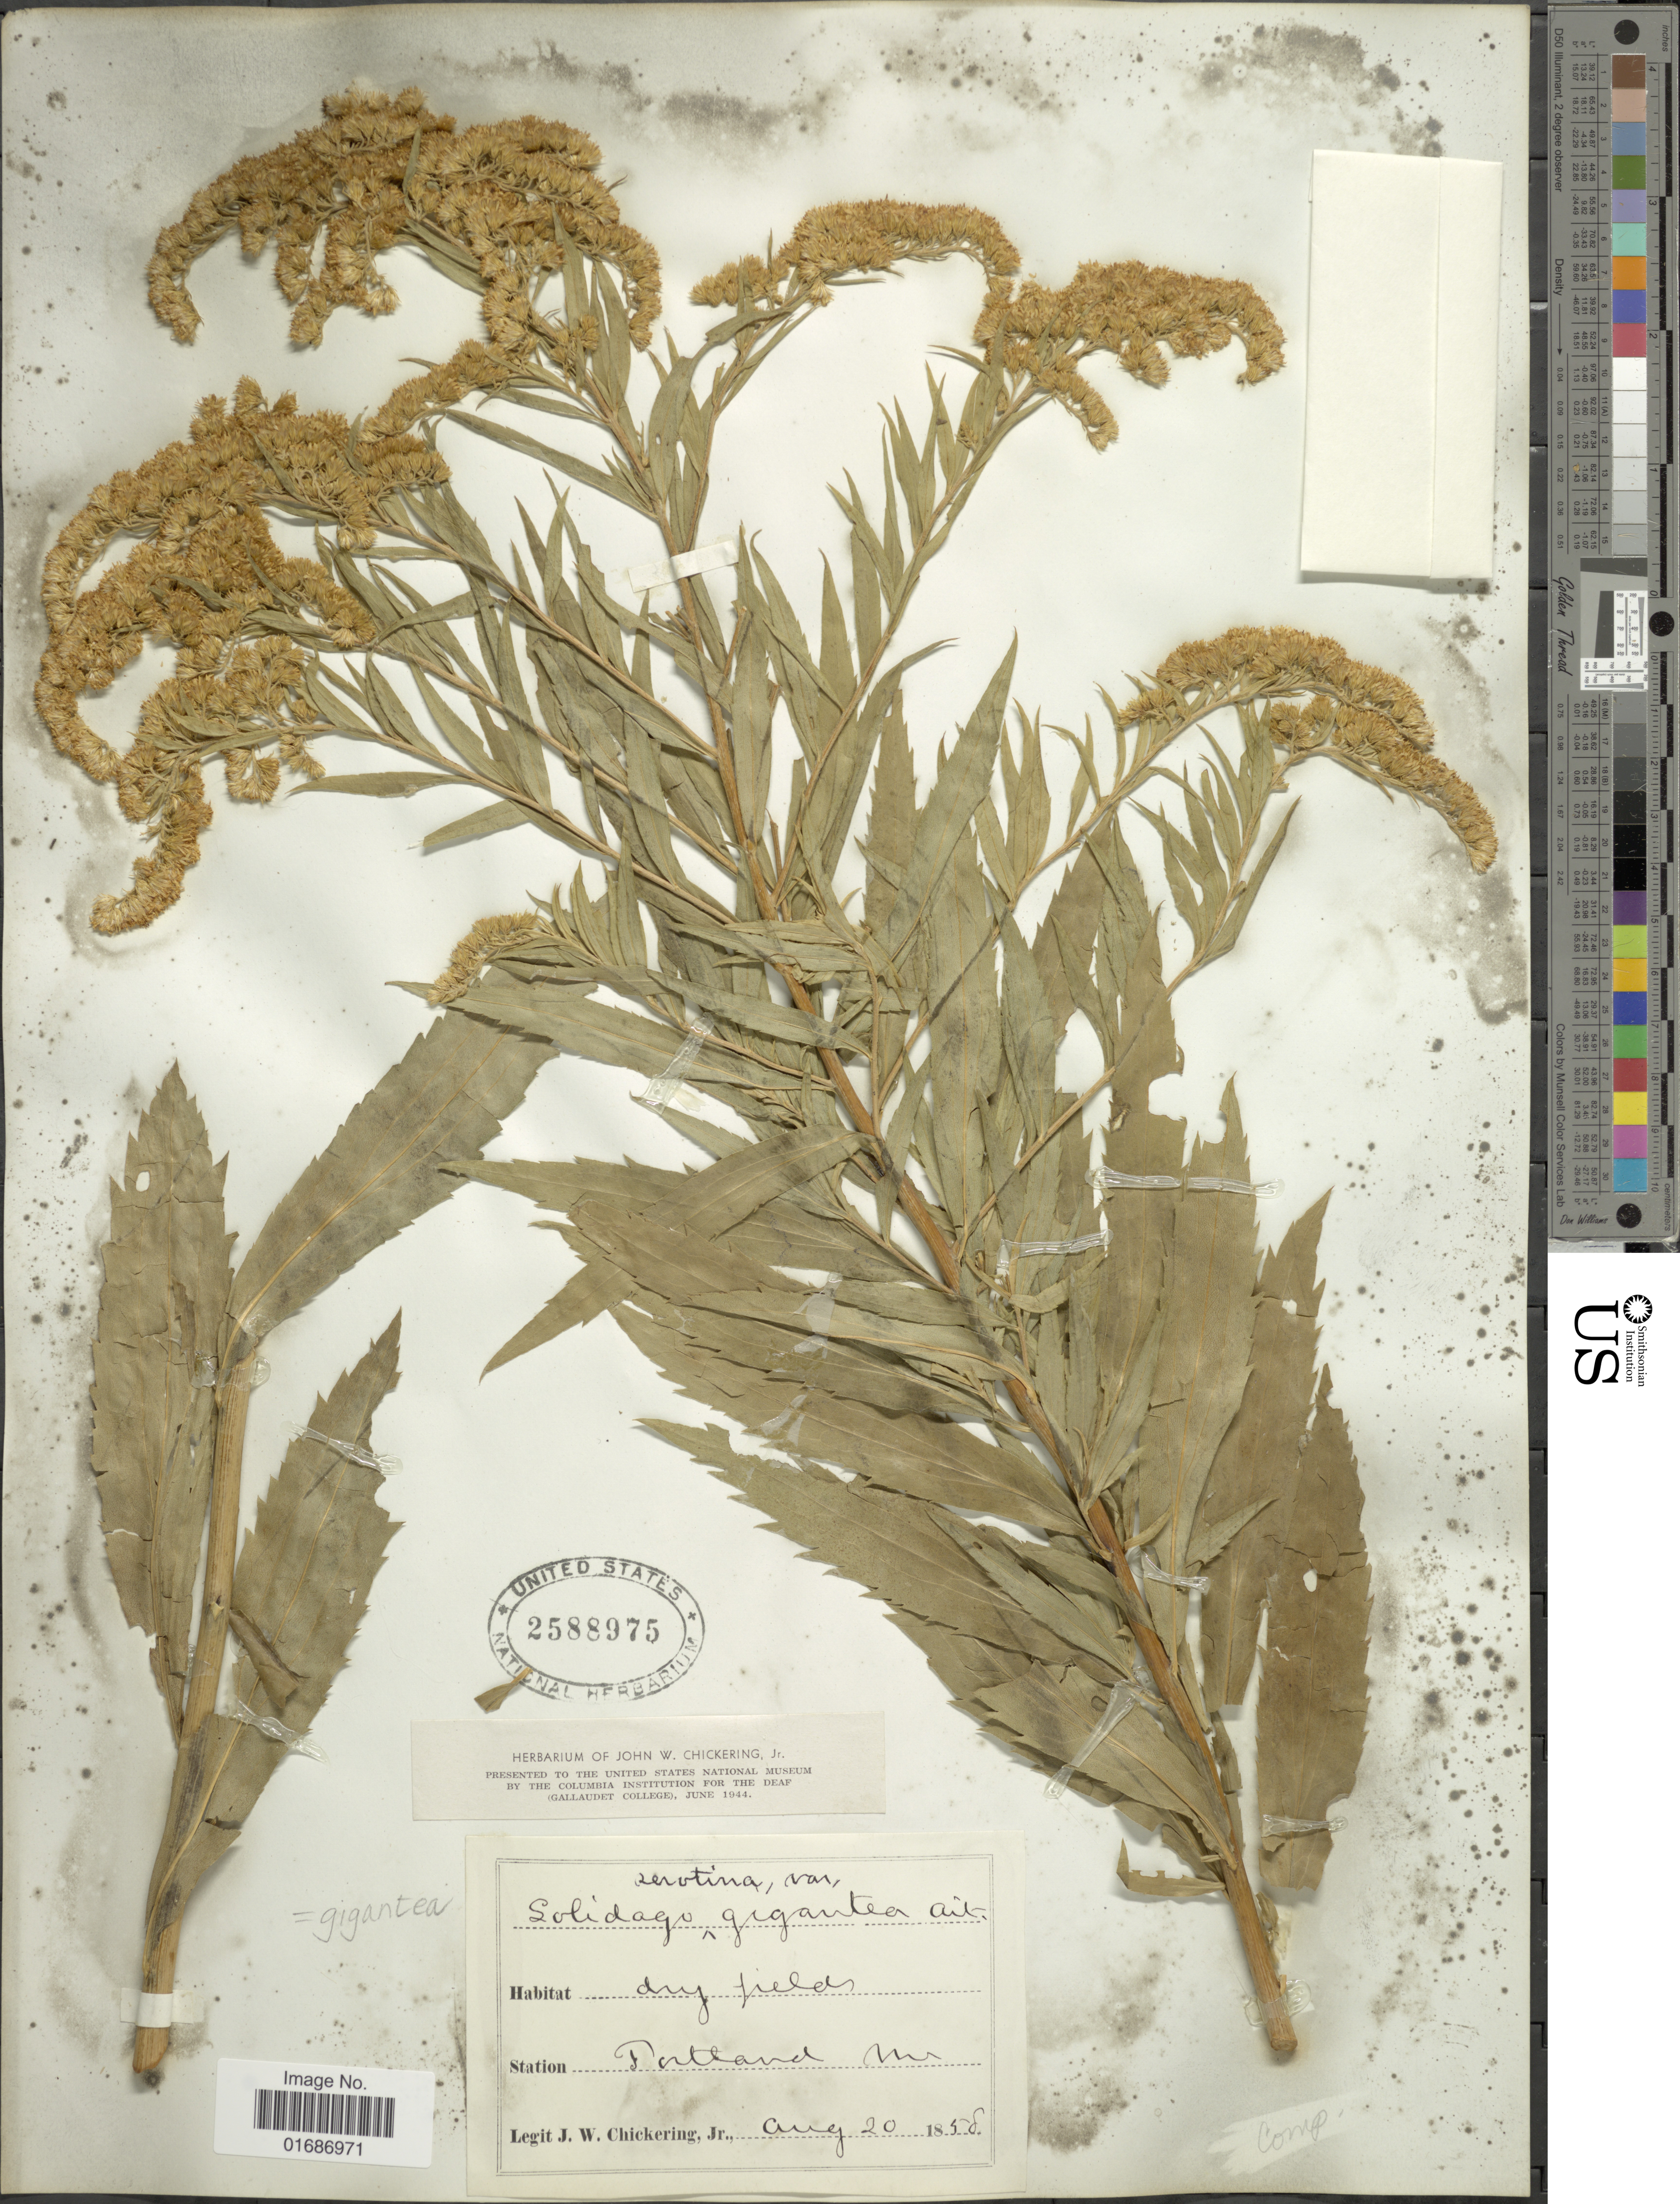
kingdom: Plantae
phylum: Tracheophyta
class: Magnoliopsida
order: Asterales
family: Asteraceae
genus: Solidago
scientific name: Solidago gigantea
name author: Aiton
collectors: J. W. Chickering Jr.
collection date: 1858-08-20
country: United States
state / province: Michigan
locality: Portland, Mi.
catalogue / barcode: US 2588978